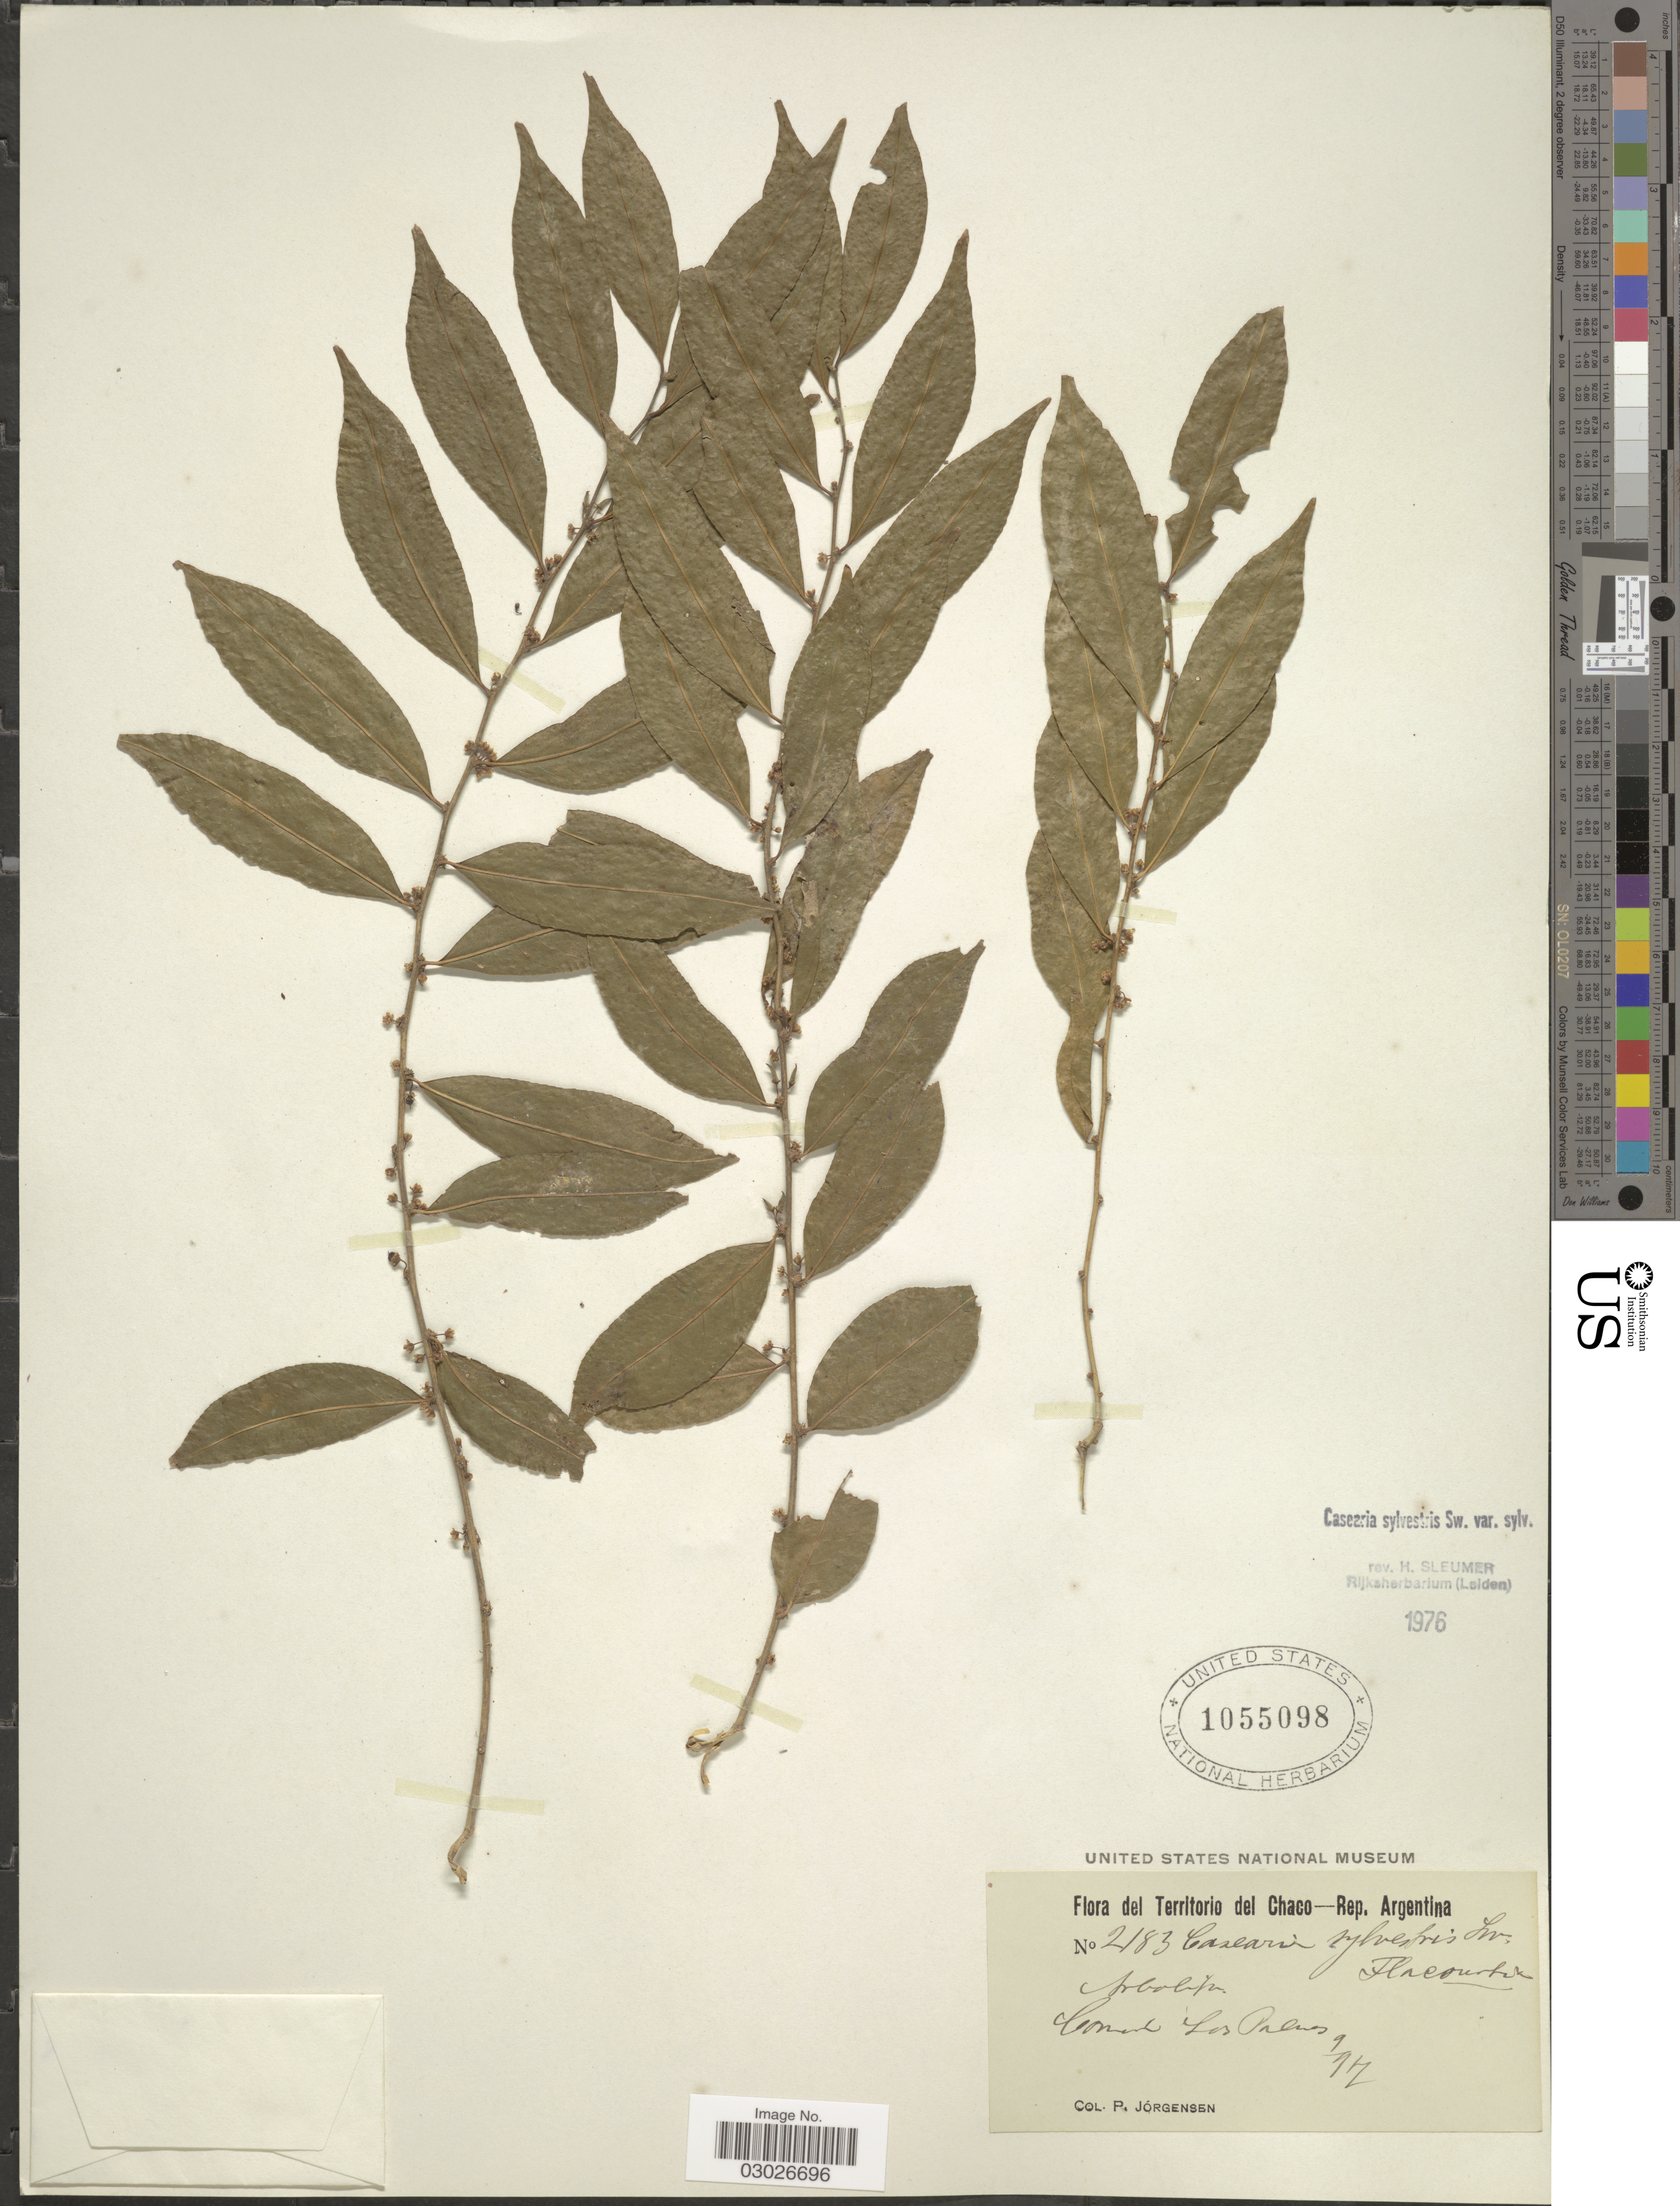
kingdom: Plantae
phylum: Tracheophyta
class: Magnoliopsida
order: Malpighiales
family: Salicaceae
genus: Casearia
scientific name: Casearia sylvestris var. sylvestris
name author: Sw.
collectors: P. Jörgensen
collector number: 2183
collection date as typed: Transcribed d/m/y: /9/94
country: Argentina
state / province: Chaco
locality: Comun Los Palmas.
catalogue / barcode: US 1055098